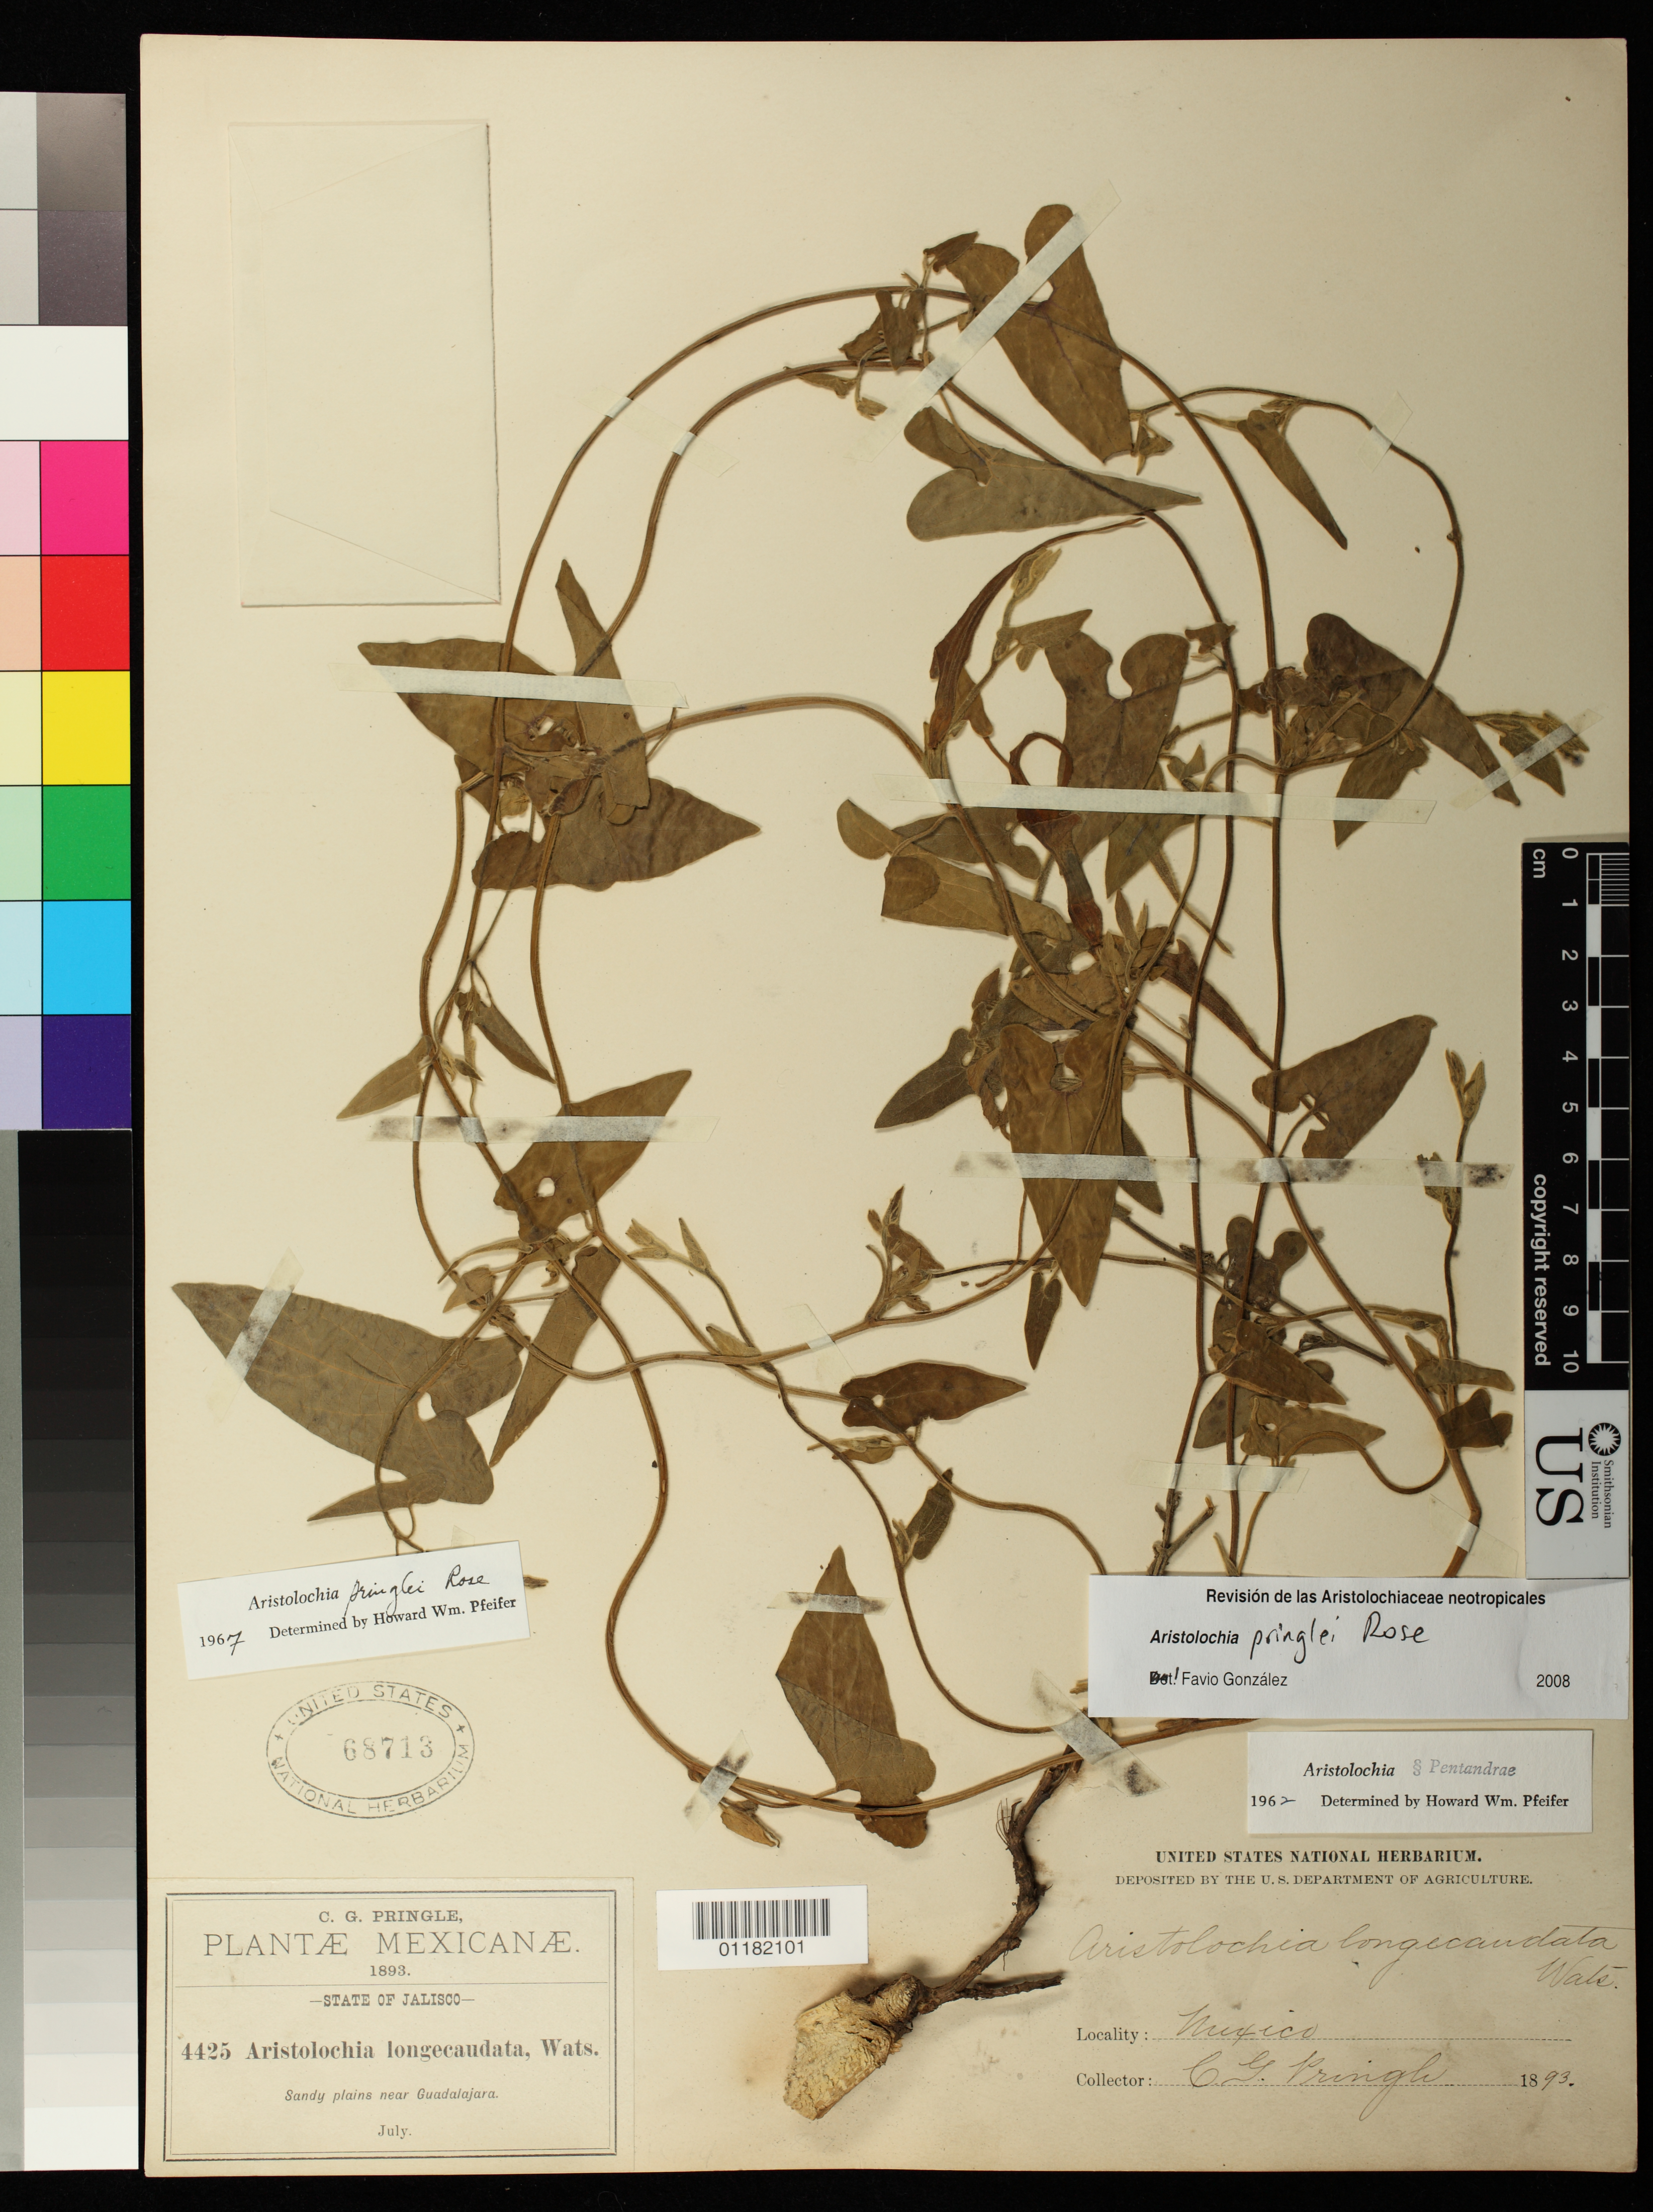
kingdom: Plantae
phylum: Tracheophyta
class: Magnoliopsida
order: Piperales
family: Aristolochiaceae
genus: Aristolochia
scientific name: Aristolochia pringlei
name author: Rose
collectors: C. G. Pringle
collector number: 4425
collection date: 1893-07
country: Mexico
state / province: Jalisco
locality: Sandy plains near Guadalajara.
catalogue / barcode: US 68713